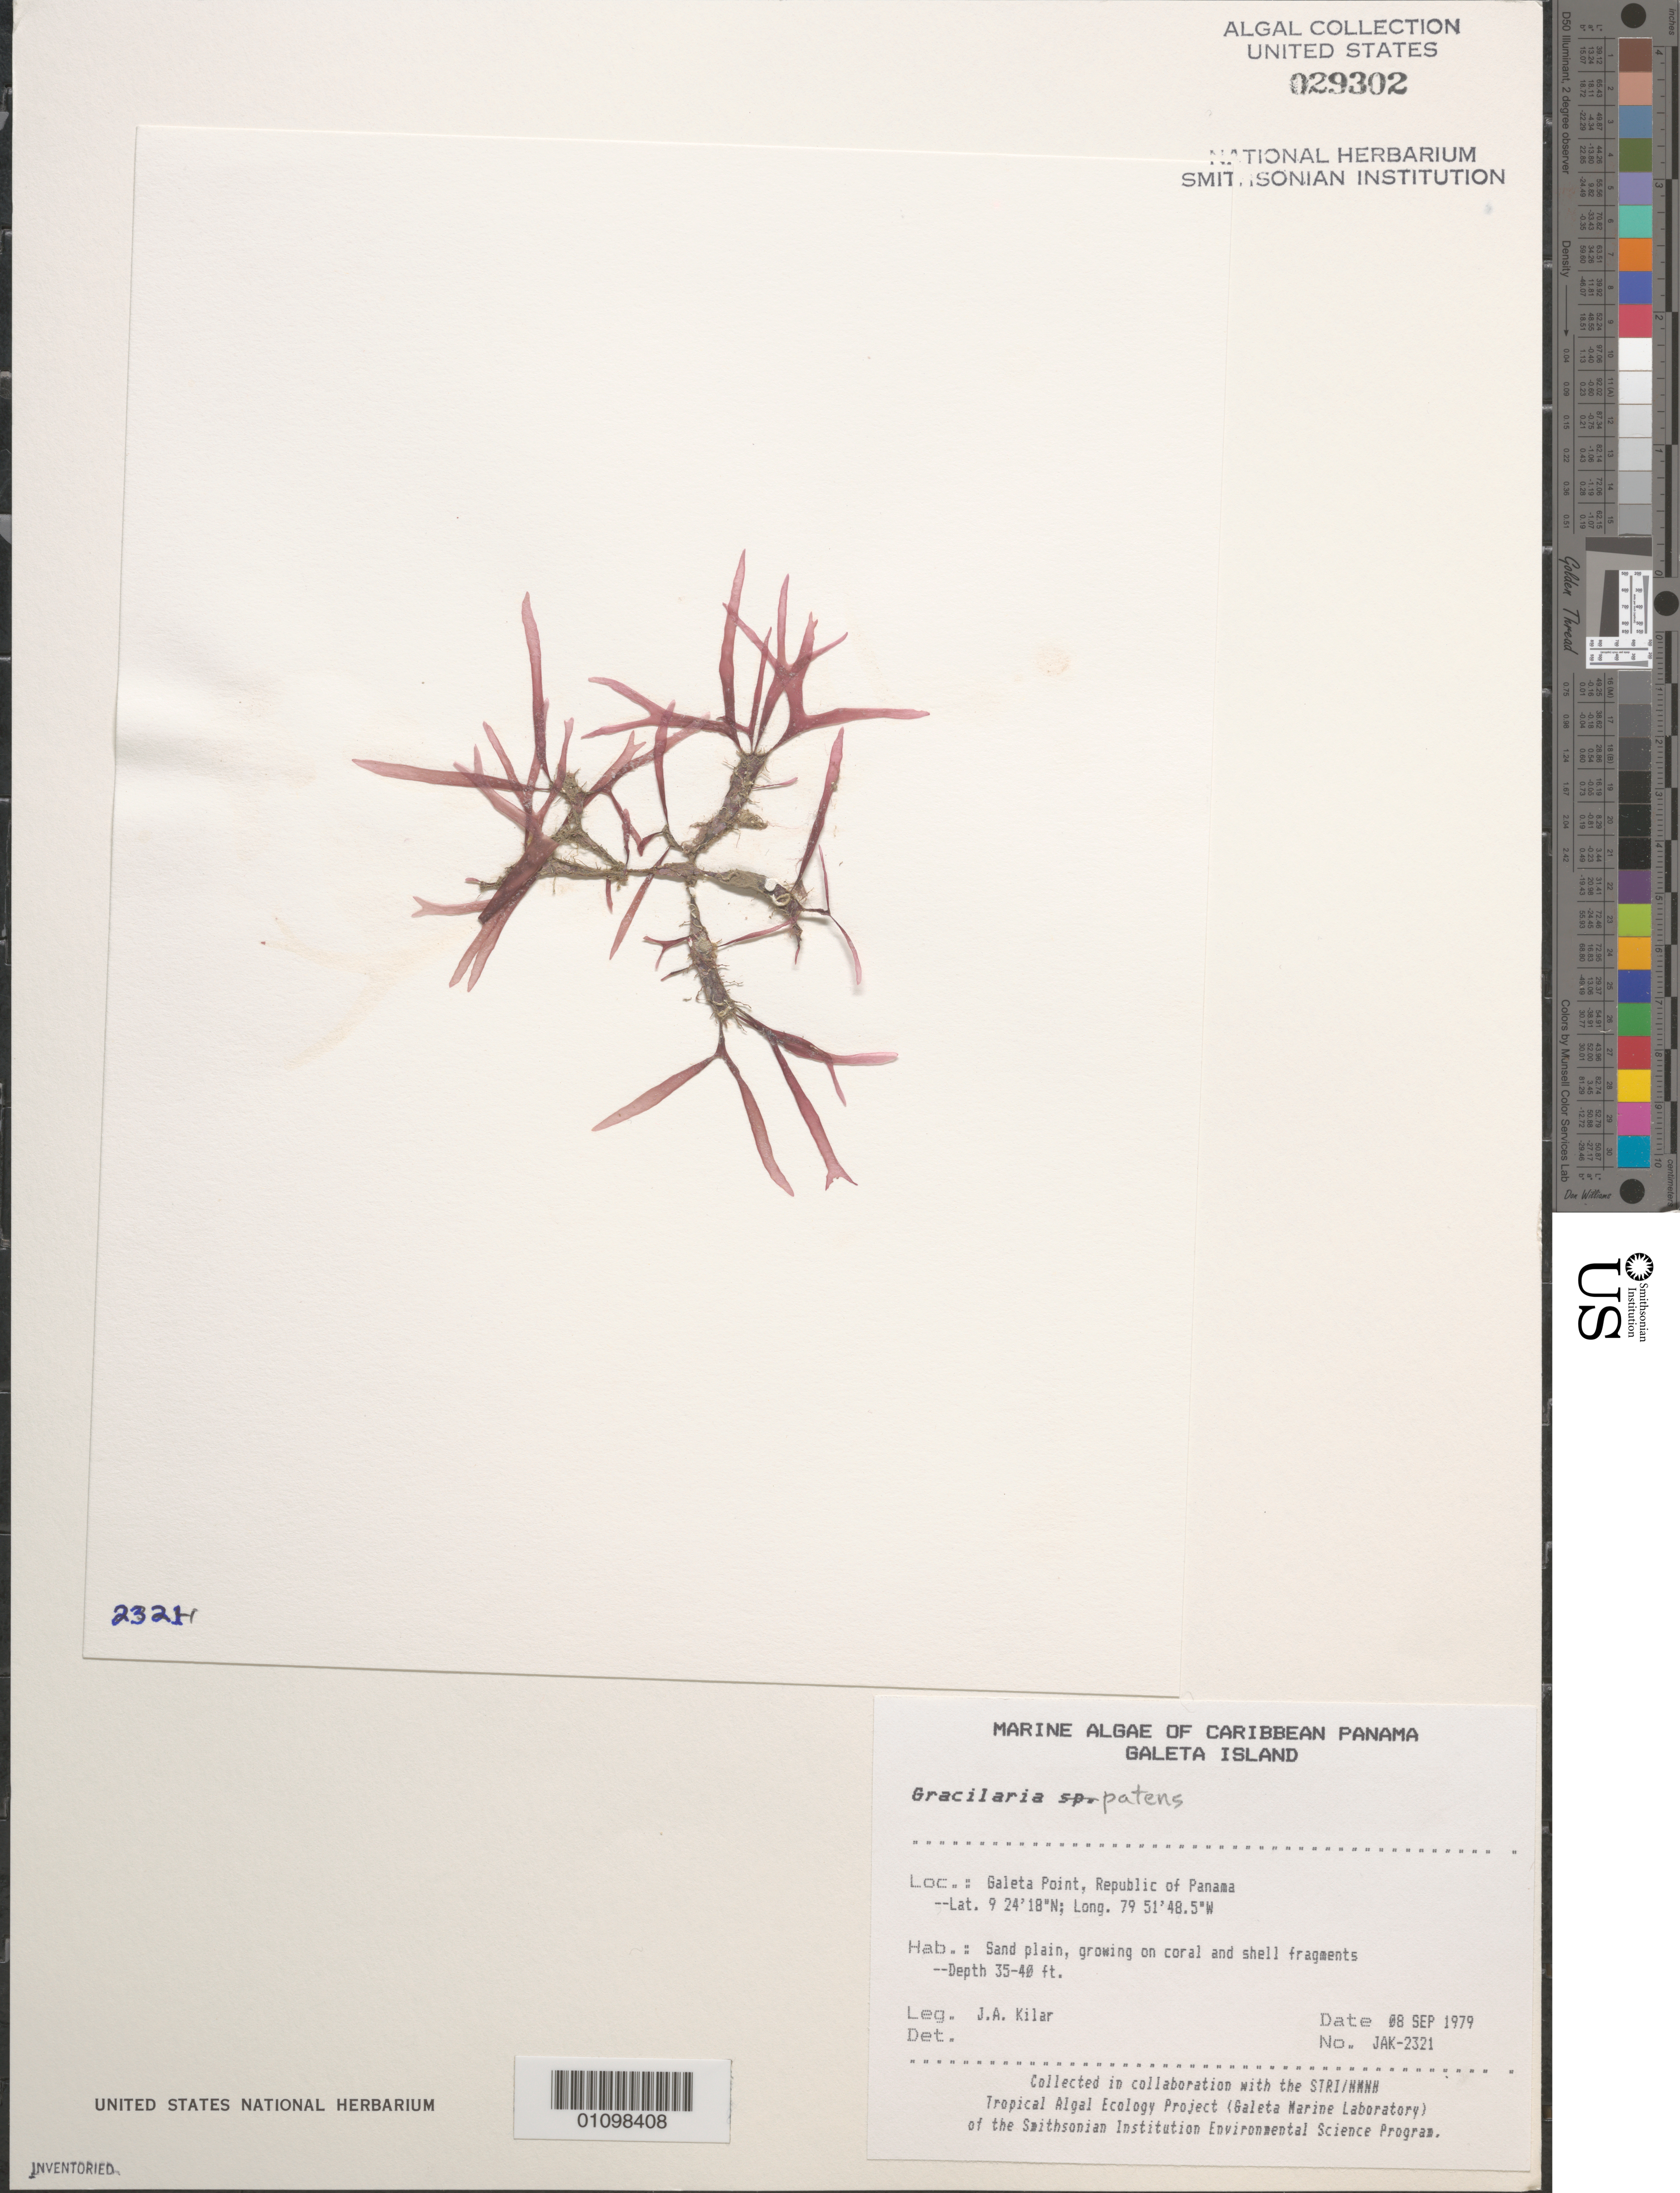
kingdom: Plantae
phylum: Rhodophyta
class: Florideophyceae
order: Gracilariales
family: Gracilariaceae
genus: Gracilaria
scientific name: Gracilaria patens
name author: P. Crouan & H. Crouan in Schramm & Maze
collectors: J. A. Kilar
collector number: JAK-2321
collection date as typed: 08 Sep 1979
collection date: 1979-09-08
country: Panama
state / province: Colón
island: Galeta Island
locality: Galeta Point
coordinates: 9 24' 18" N, 79 51' 48.5" W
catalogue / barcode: US 29302